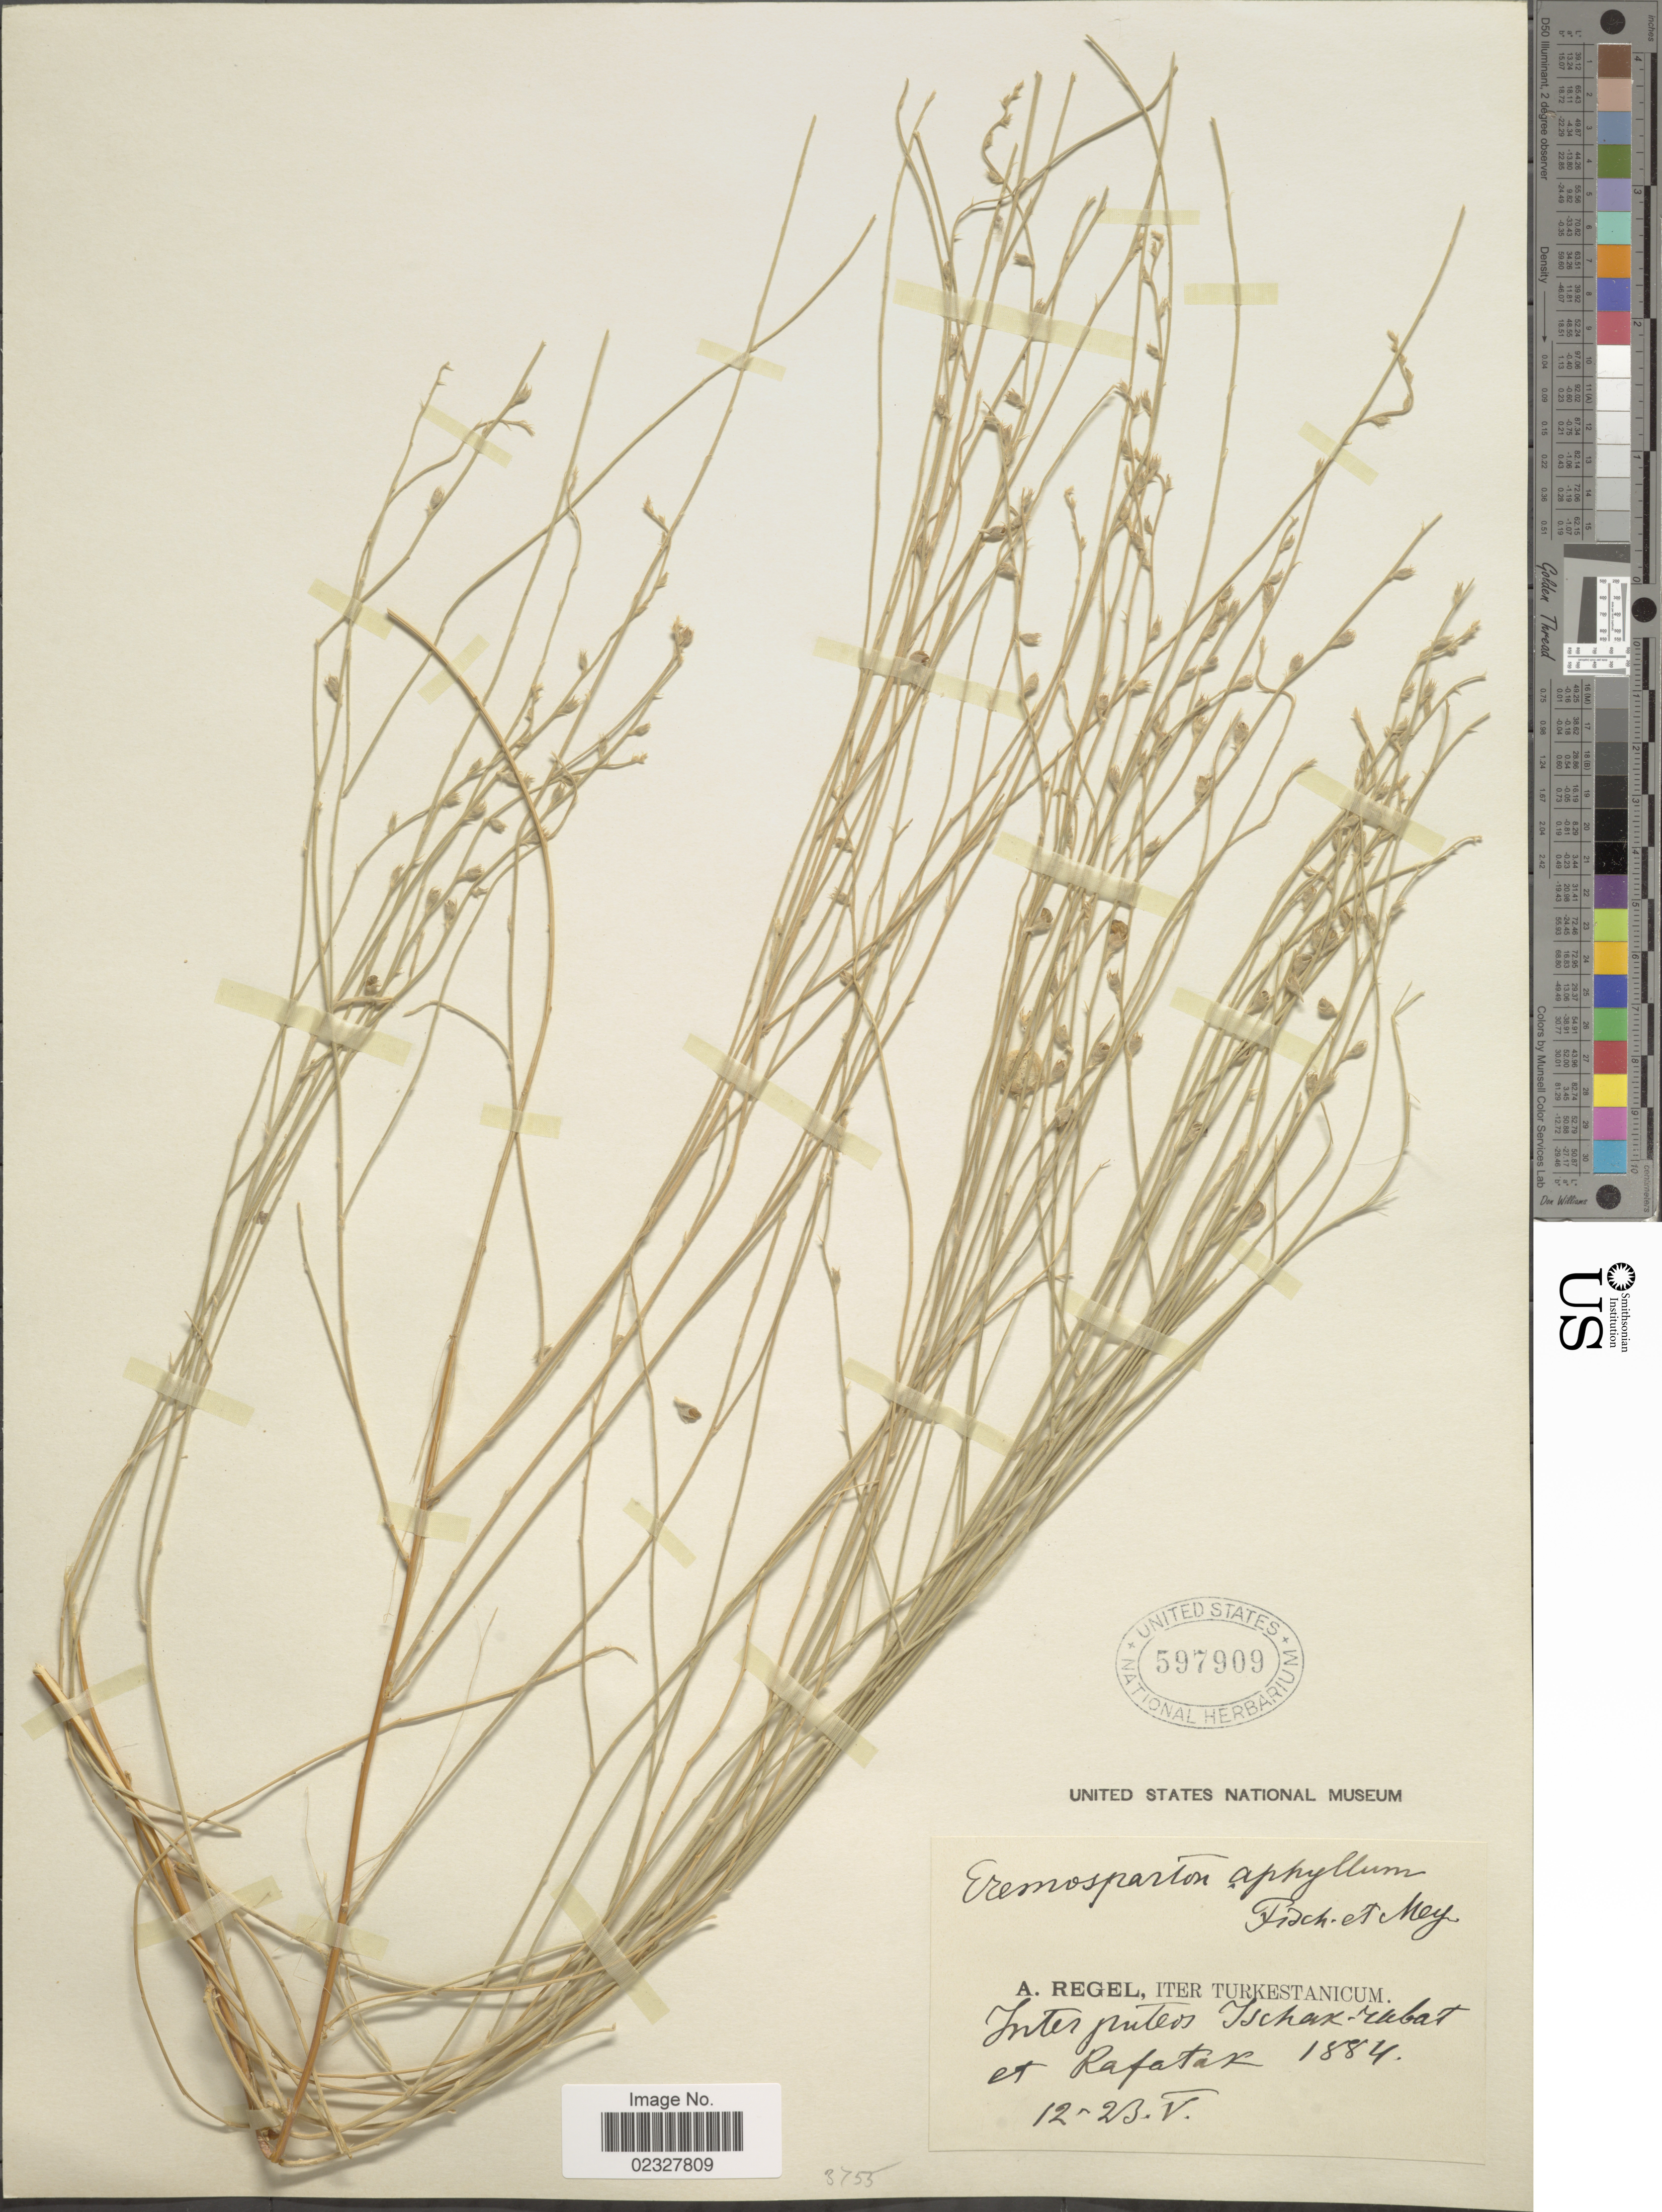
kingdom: Plantae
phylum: Tracheophyta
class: Magnoliopsida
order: Fabales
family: Fabaceae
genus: Eremosparton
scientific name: Eremosparton aphyllum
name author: (Pall.) Fisch. & C.A. Mey.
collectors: A. Regel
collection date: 1884-05-12/1884-05-23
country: Kazakhstan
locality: Iter Turkestanicum, Inter puteos Ischak-rabat [interpreted] et Rafatak.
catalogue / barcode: US 597909